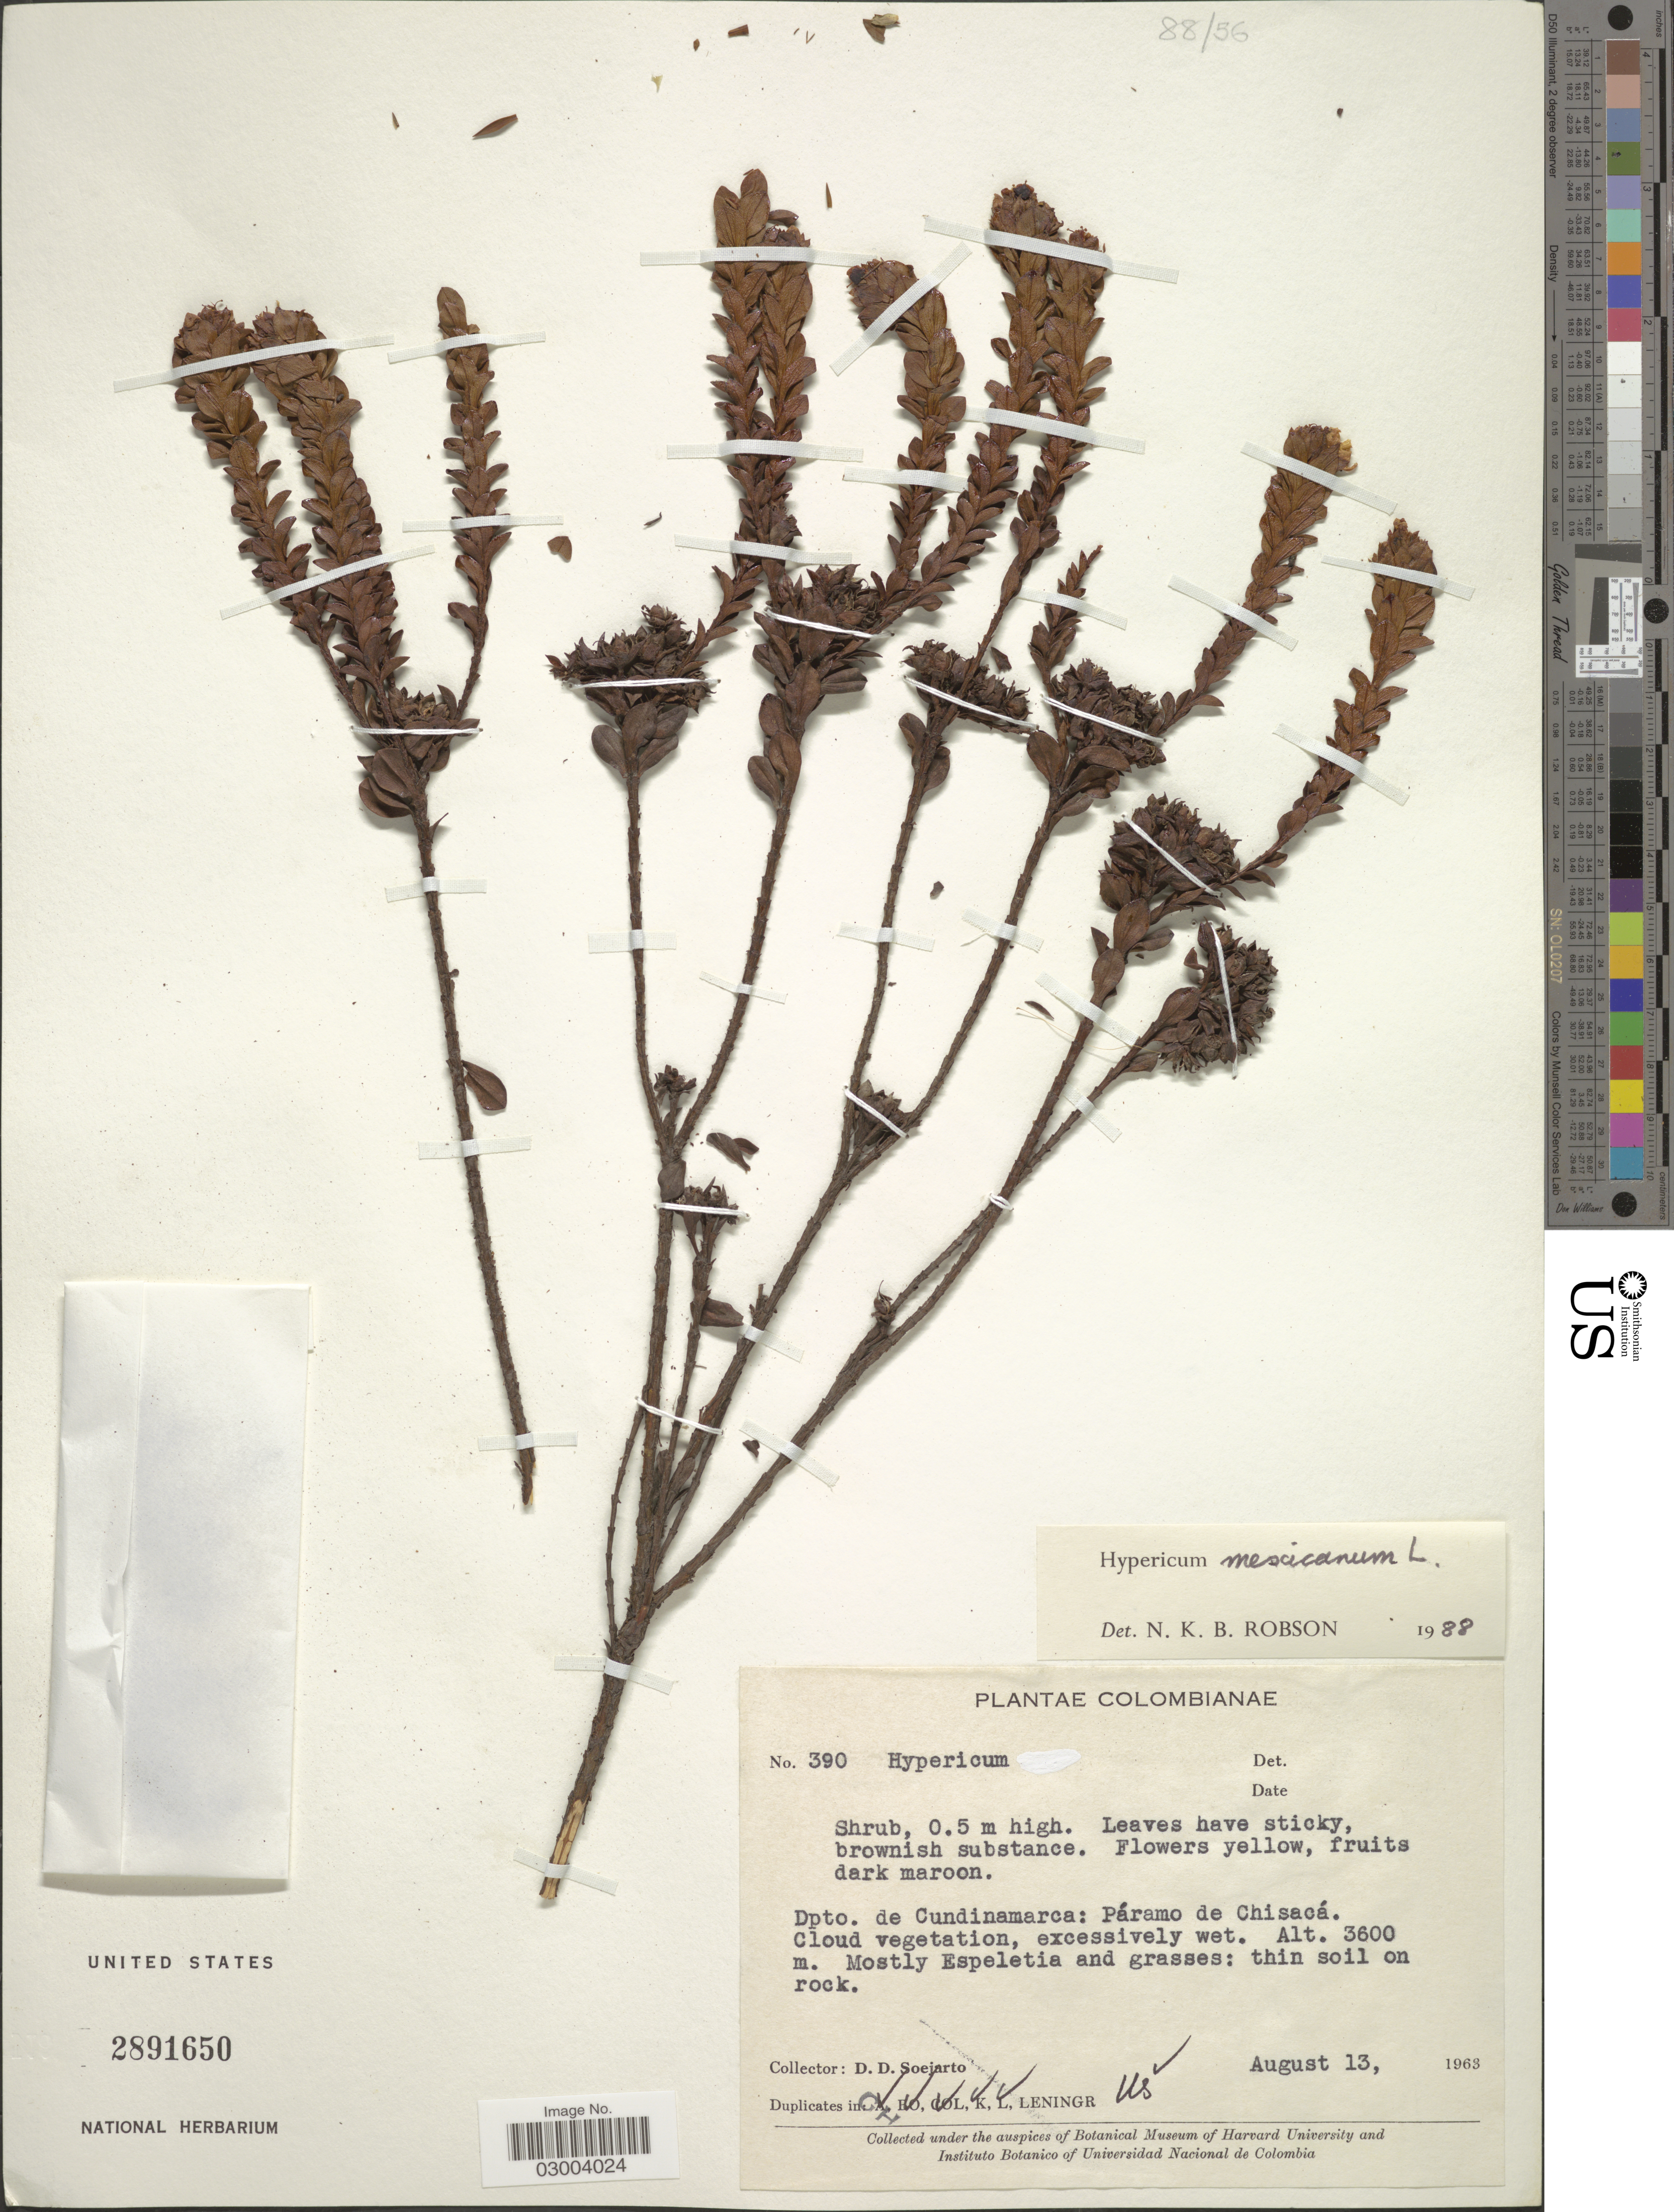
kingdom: Plantae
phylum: Tracheophyta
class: Magnoliopsida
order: Malpighiales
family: Hypericaceae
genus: Hypericum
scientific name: Hypericum mexicanum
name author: L.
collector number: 390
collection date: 1963-08-13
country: Colombia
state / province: Cundinamarca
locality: Dpto. de Cundinamarca: Páramo de Chisacá.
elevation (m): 3600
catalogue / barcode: US 2891650